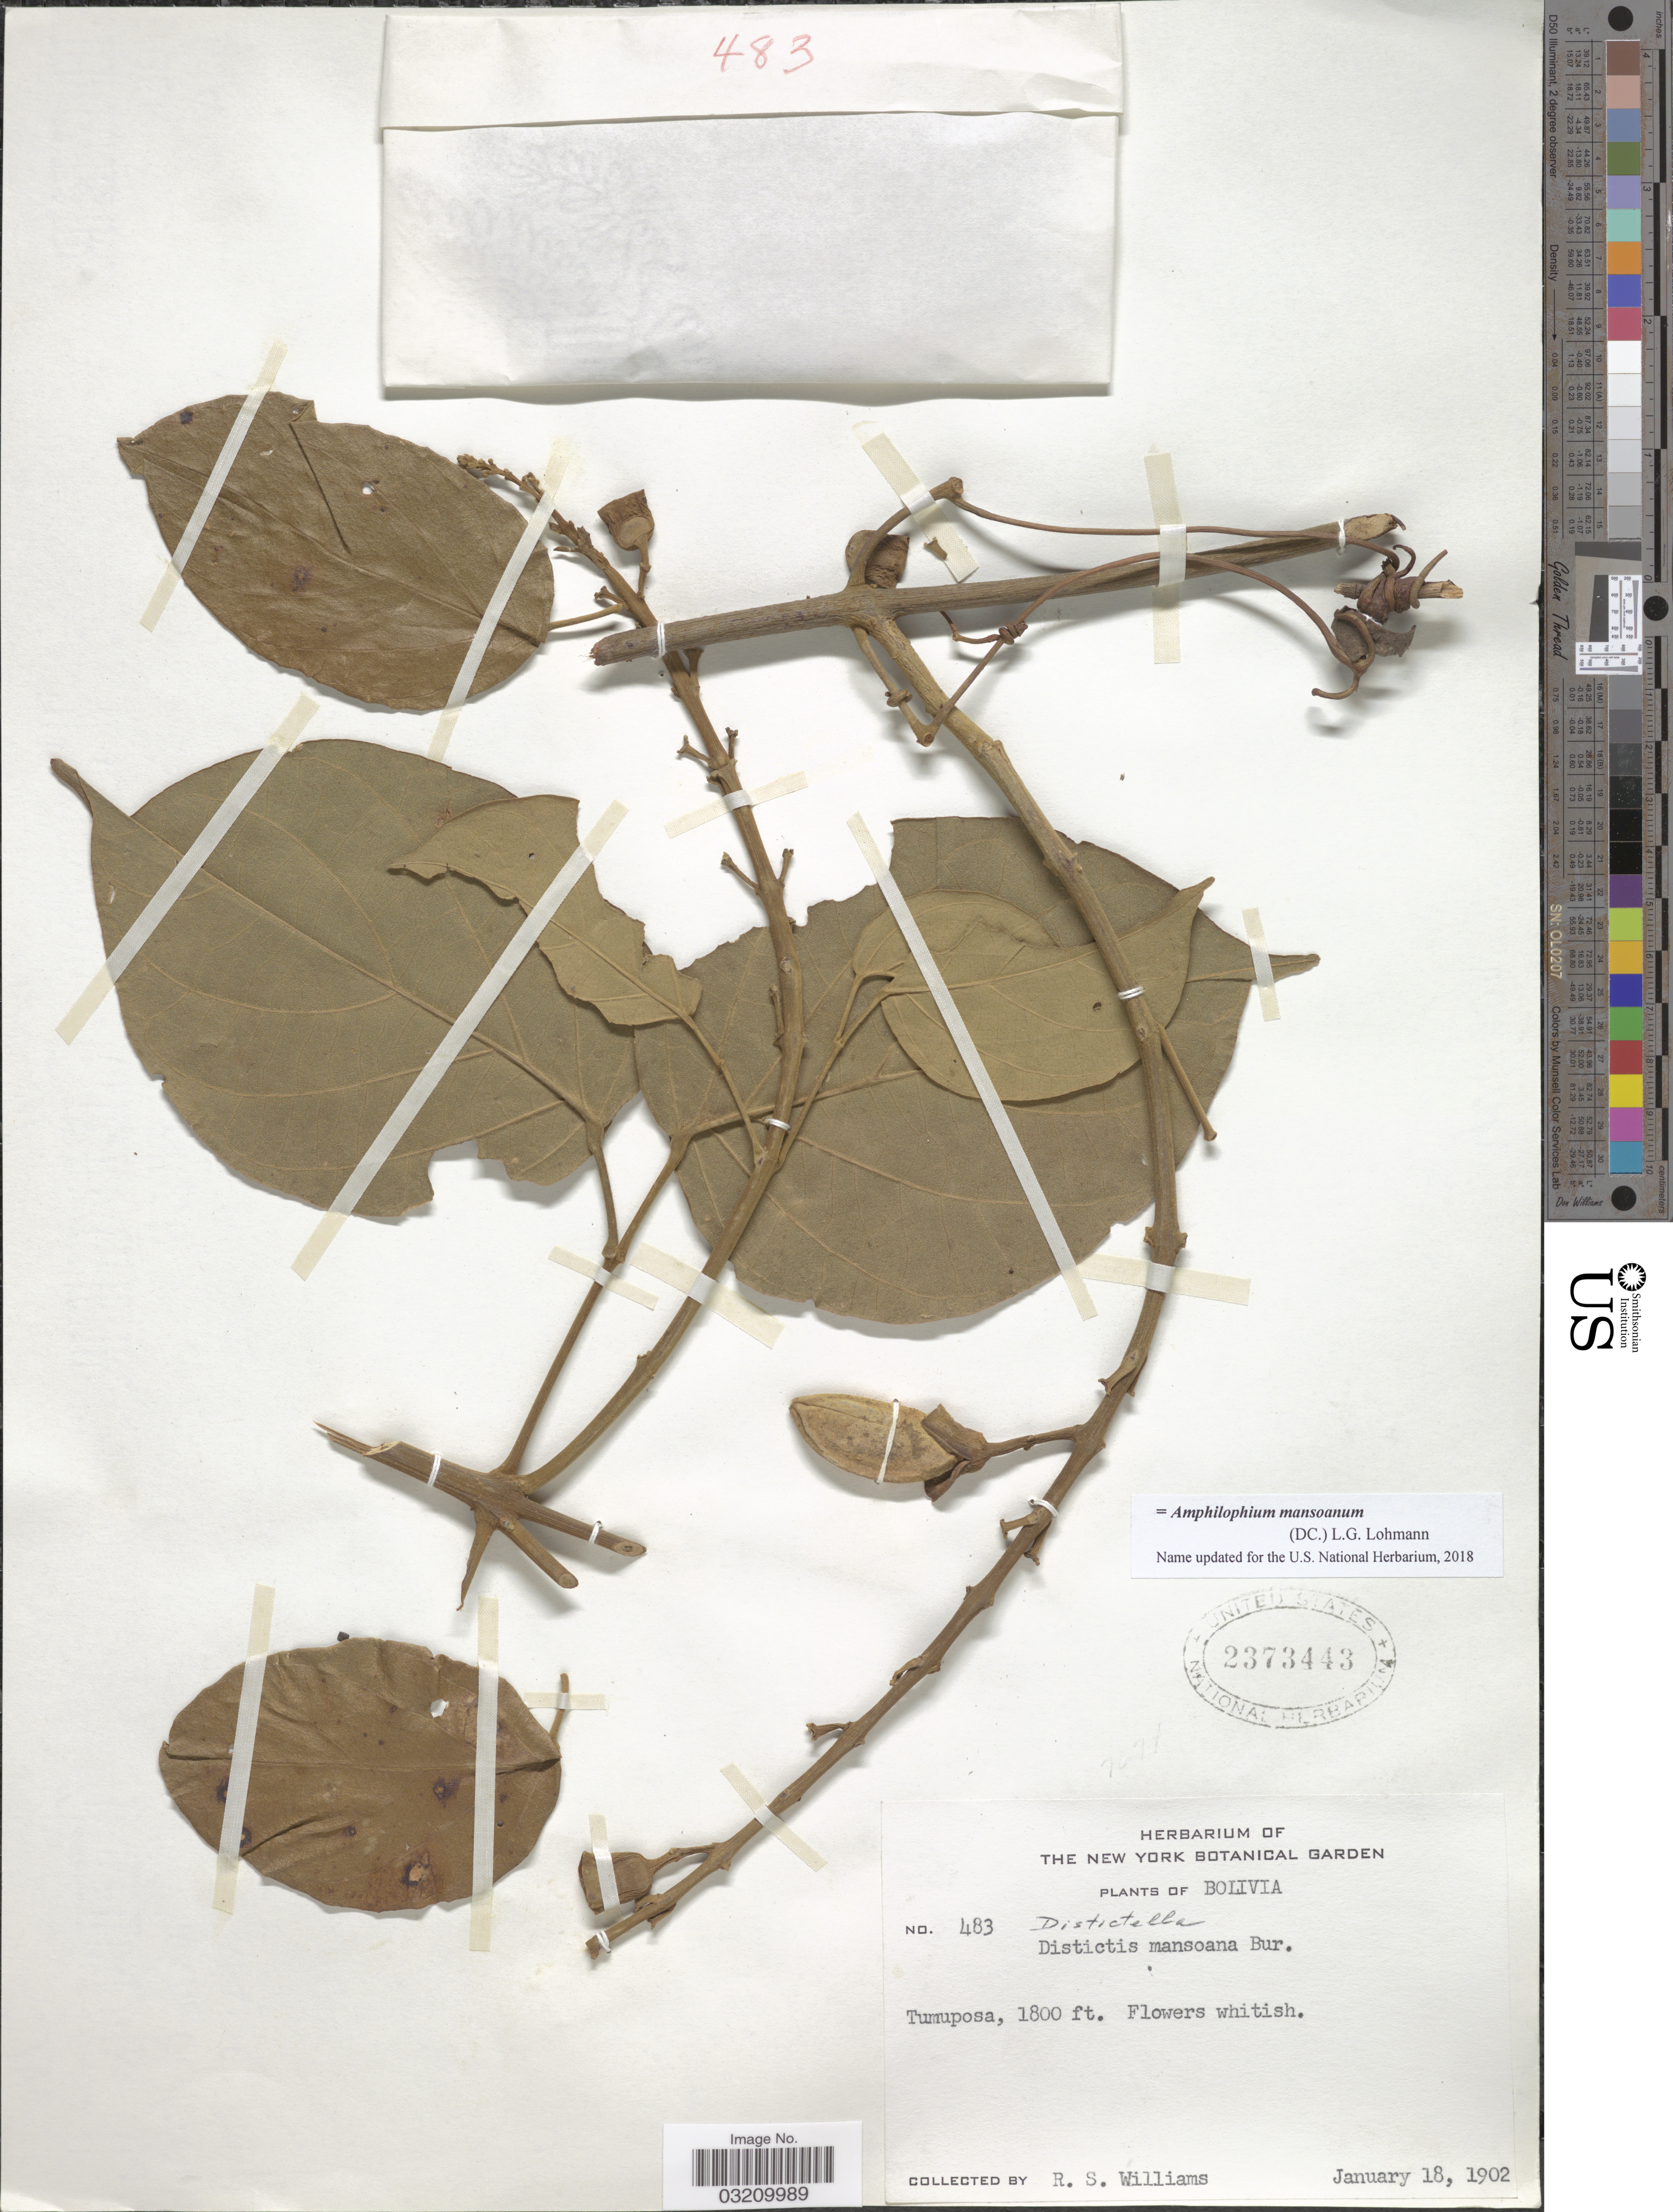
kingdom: Plantae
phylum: Tracheophyta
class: Magnoliopsida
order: Lamiales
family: Bignoniaceae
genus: Amphilophium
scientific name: Amphilophium mansoanum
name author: (DC.) L.G. Lohmann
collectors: R. S. Williams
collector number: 483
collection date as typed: January 18, 1902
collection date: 1902-01-18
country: Bolivia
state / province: La Paz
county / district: Iturralde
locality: Tumupasa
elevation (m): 549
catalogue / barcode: US 2373443